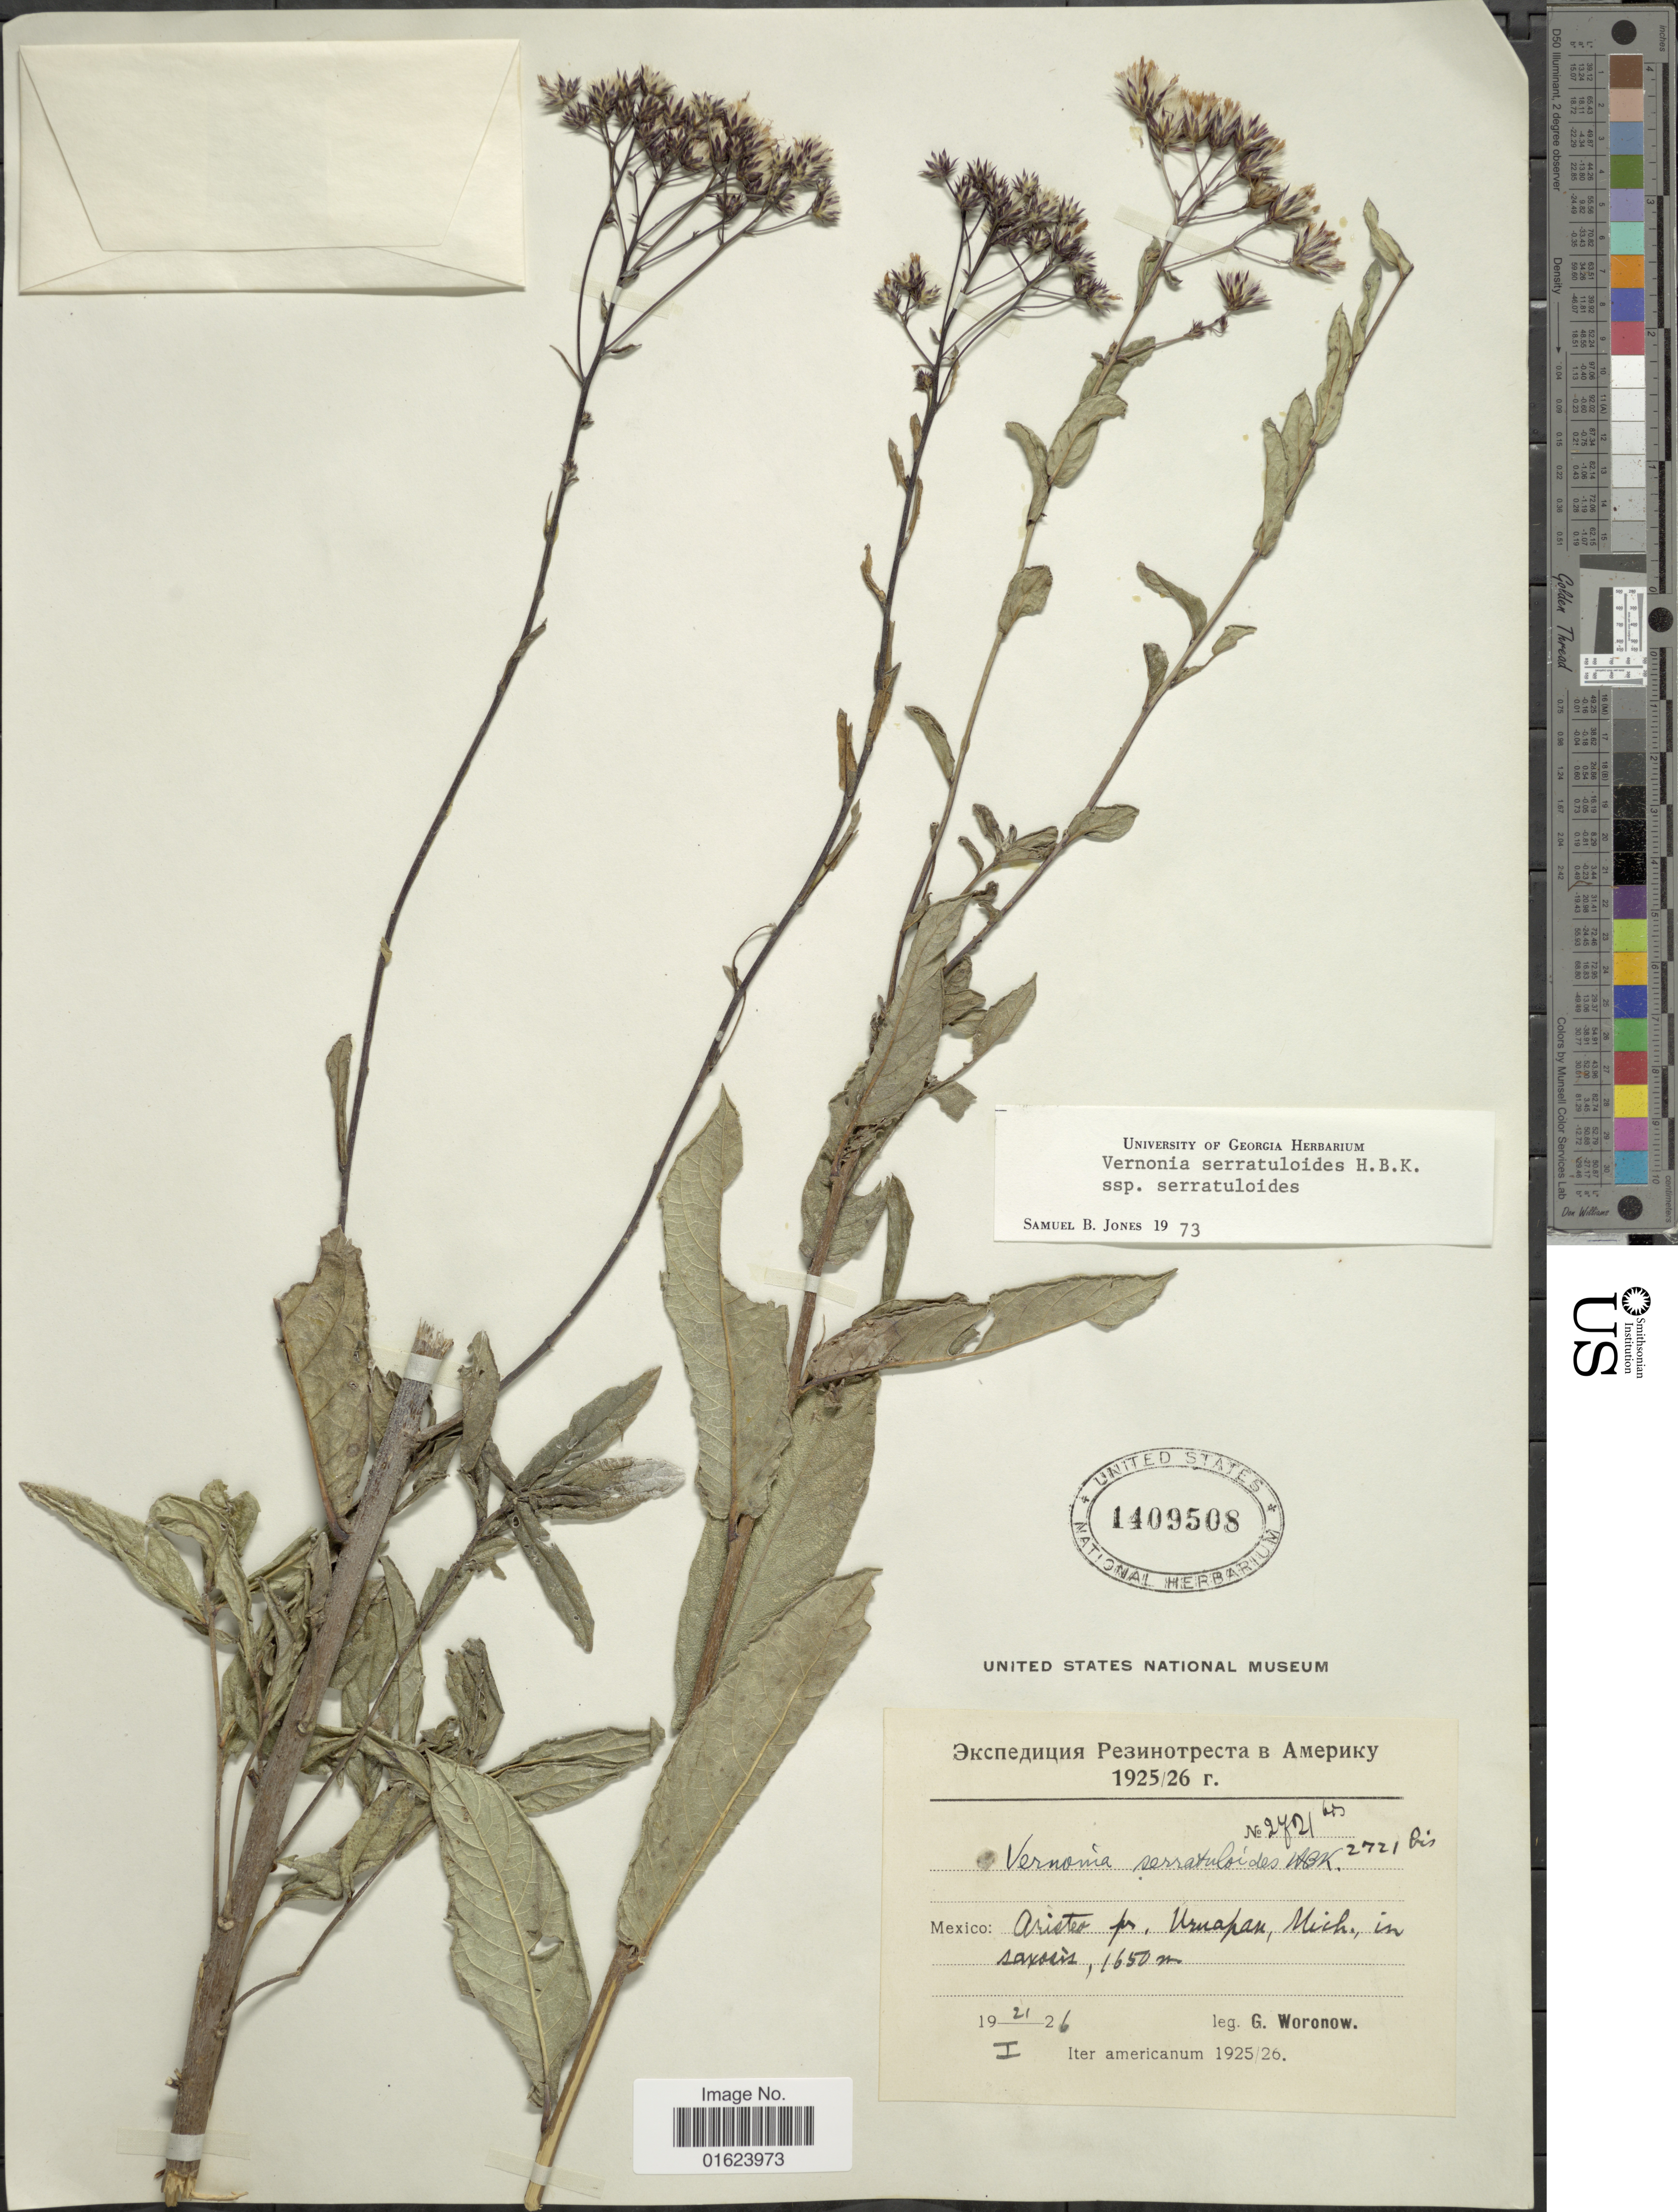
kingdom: Plantae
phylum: Tracheophyta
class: Magnoliopsida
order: Asterales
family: Asteraceae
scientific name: Vickianthus serratuloides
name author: (Kunth) H. Rob.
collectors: G. Woronow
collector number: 2721bis*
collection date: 1926-01-21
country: Mexico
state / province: Michoacán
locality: Mexico: Oristeo pr, Uruapan, Mich.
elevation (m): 1650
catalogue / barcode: US 1409508